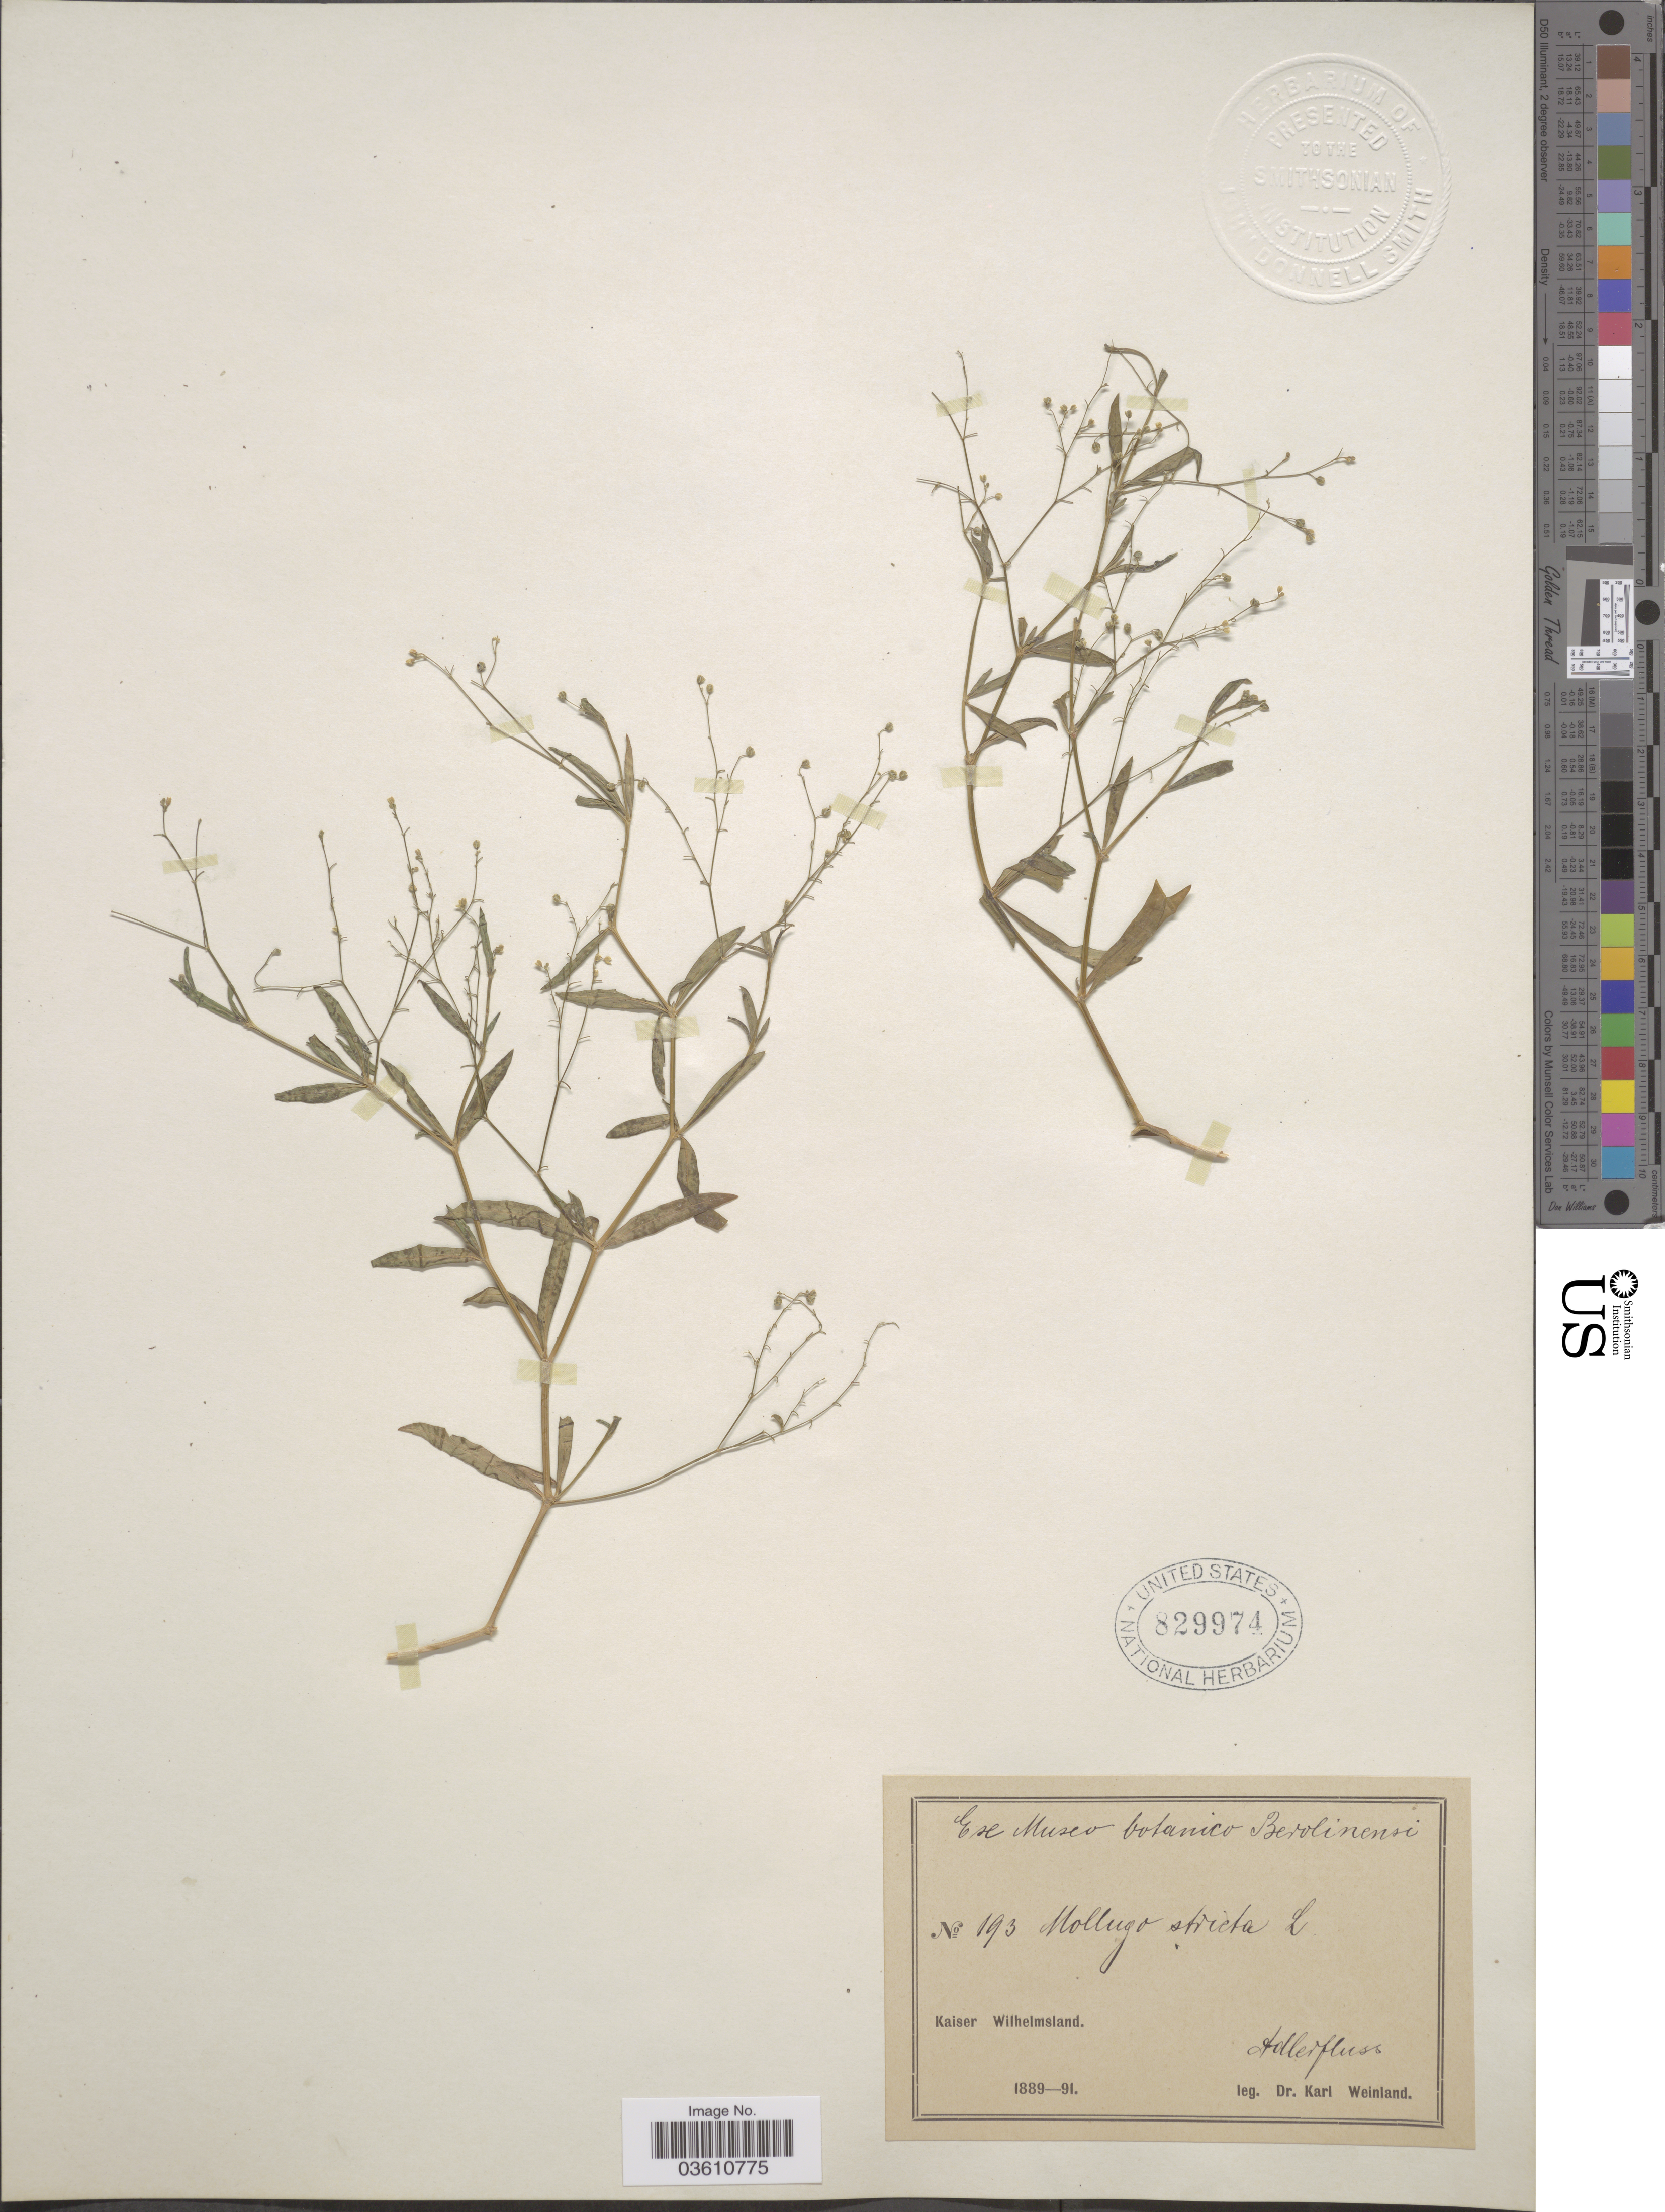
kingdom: Plantae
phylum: Tracheophyta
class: Magnoliopsida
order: Caryophyllales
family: Molluginaceae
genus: Trigastrotheca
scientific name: Trigastrotheca pentaphylla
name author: (L.) Thulin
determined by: Strong, Mark T., (BOT), Smithsonian Institution - National Museum of Natural History (UNITED STATES)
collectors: K. Weinland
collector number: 193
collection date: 1889/1891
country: Papua New Guinea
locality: Kaiser Wilhelmsland. Adlerfluss.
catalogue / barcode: US 829974